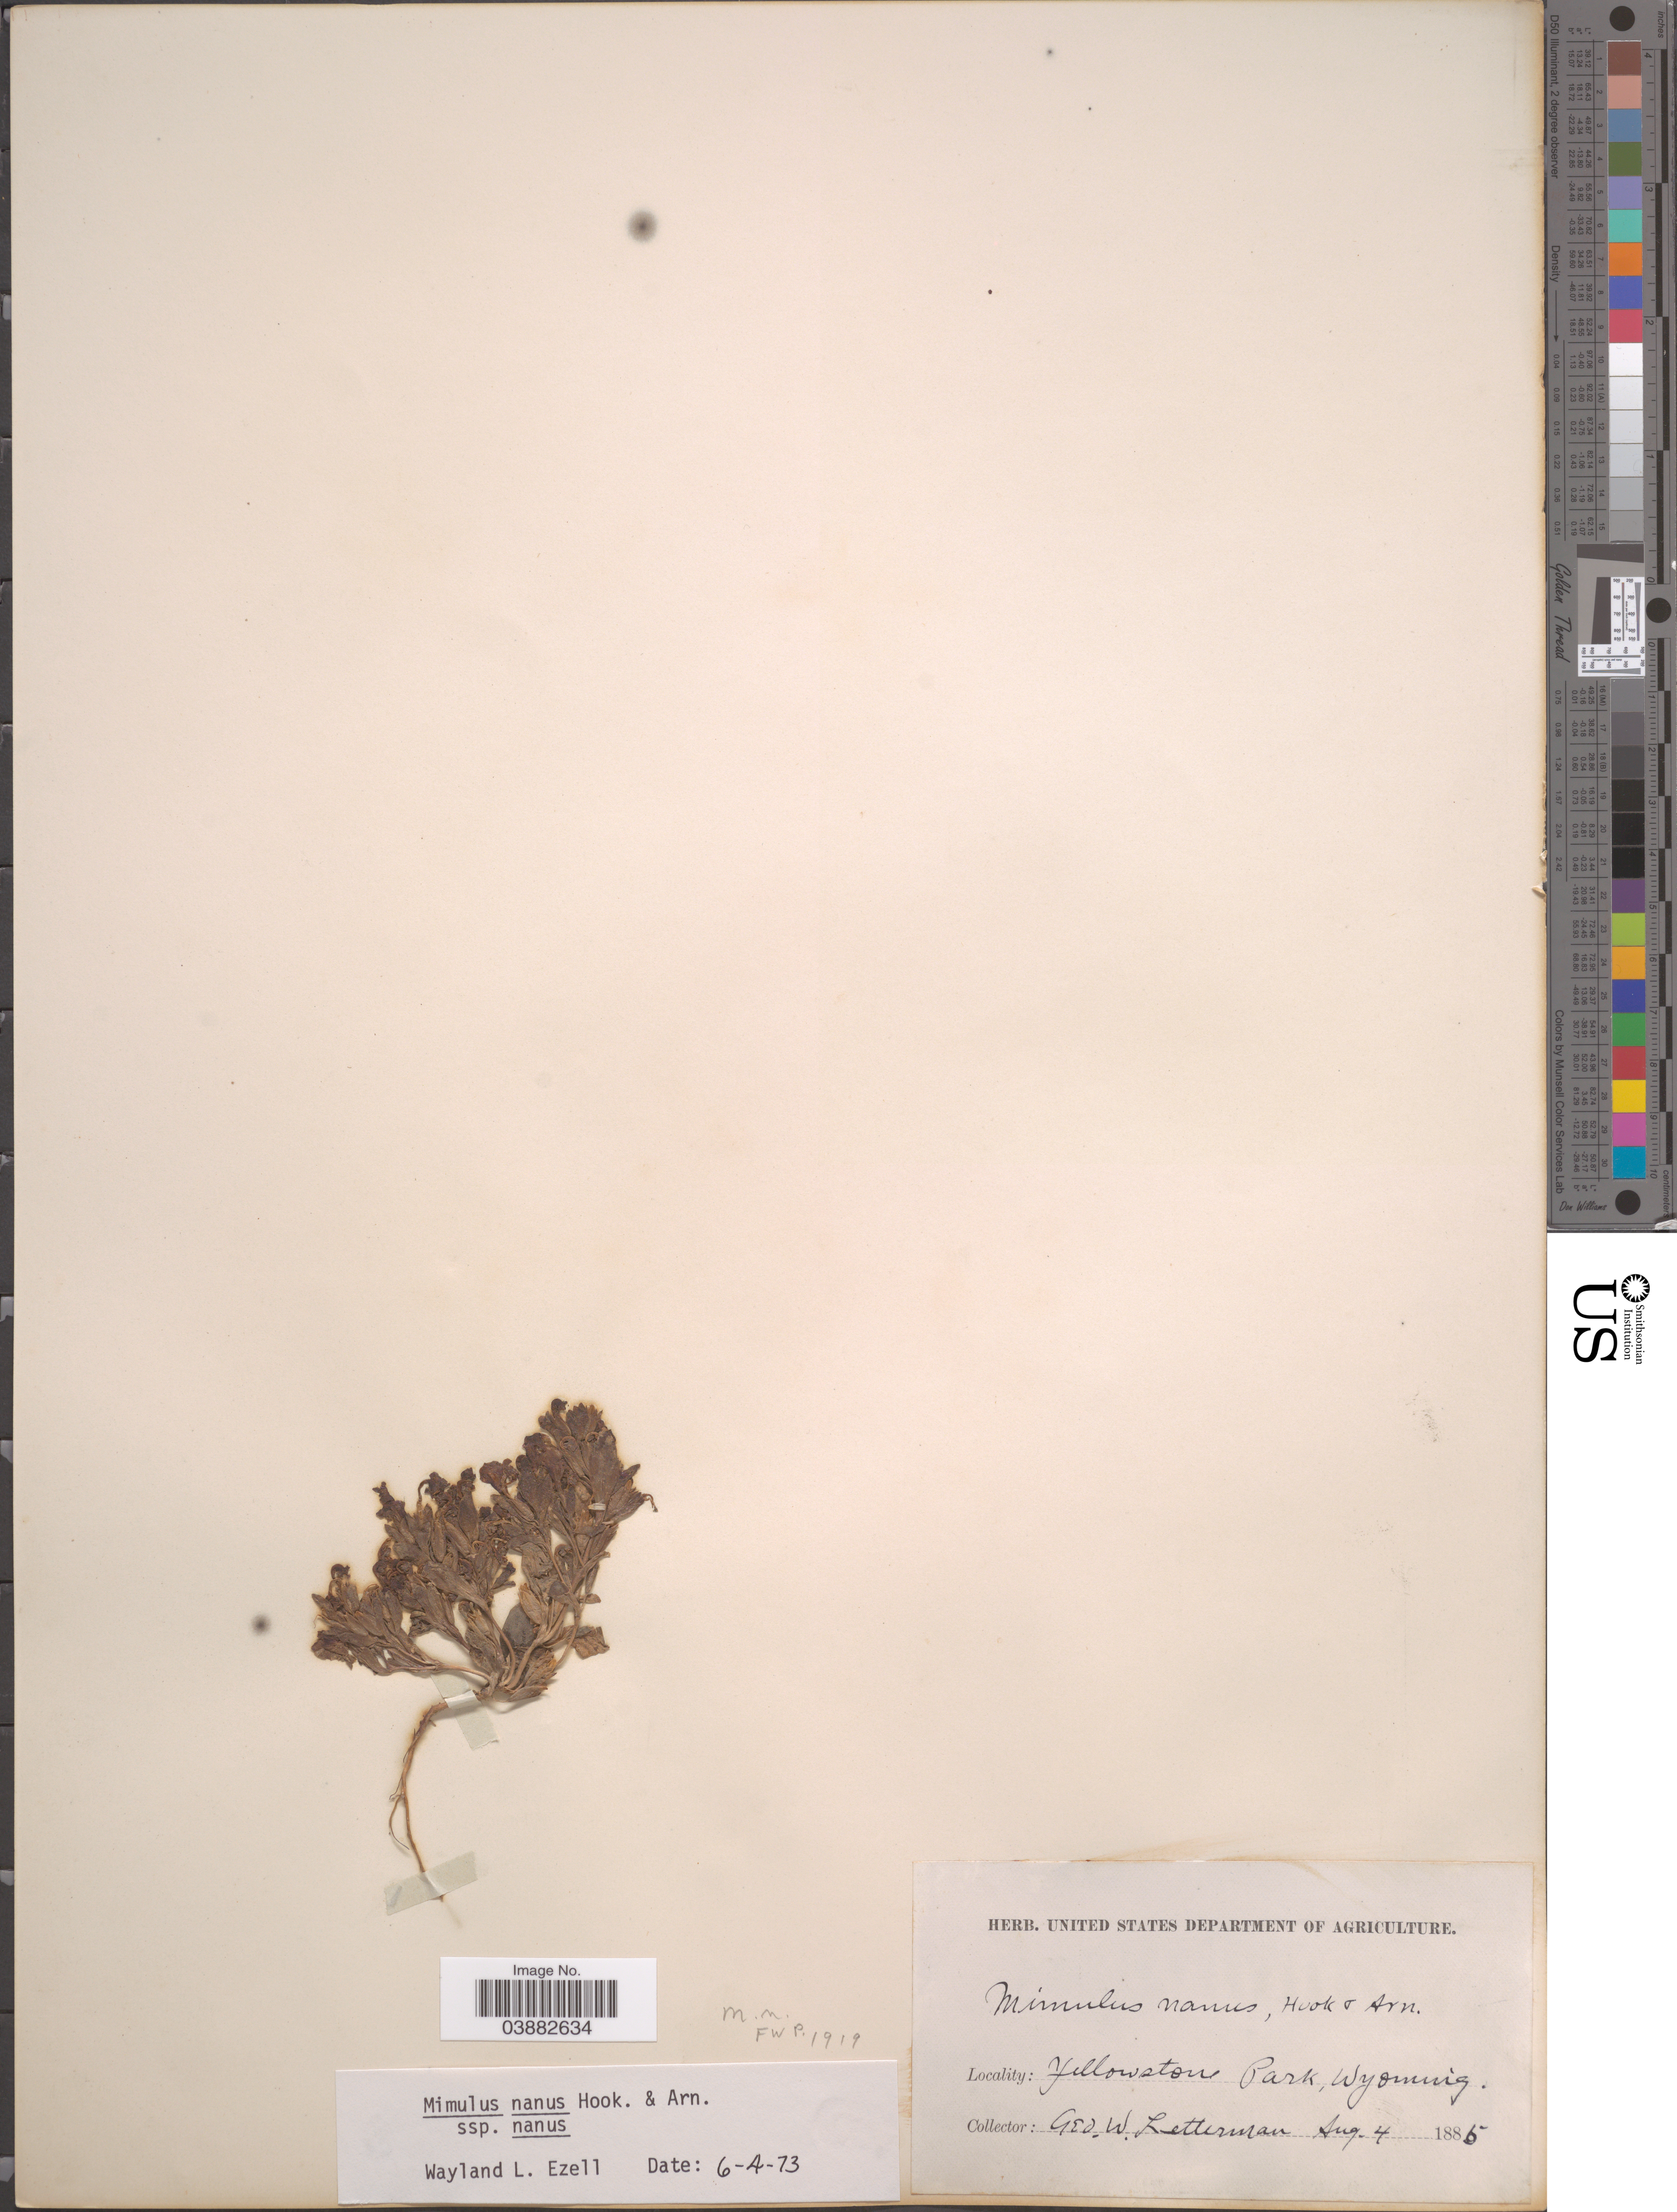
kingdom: Plantae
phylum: Tracheophyta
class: Magnoliopsida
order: Lamiales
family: Phrymaceae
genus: Mimulus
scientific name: Mimulus nanus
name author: Hook. & Arn.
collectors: G. W. Letterman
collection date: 1885-08-04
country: United States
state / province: Wyoming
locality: Yellowstone Park.